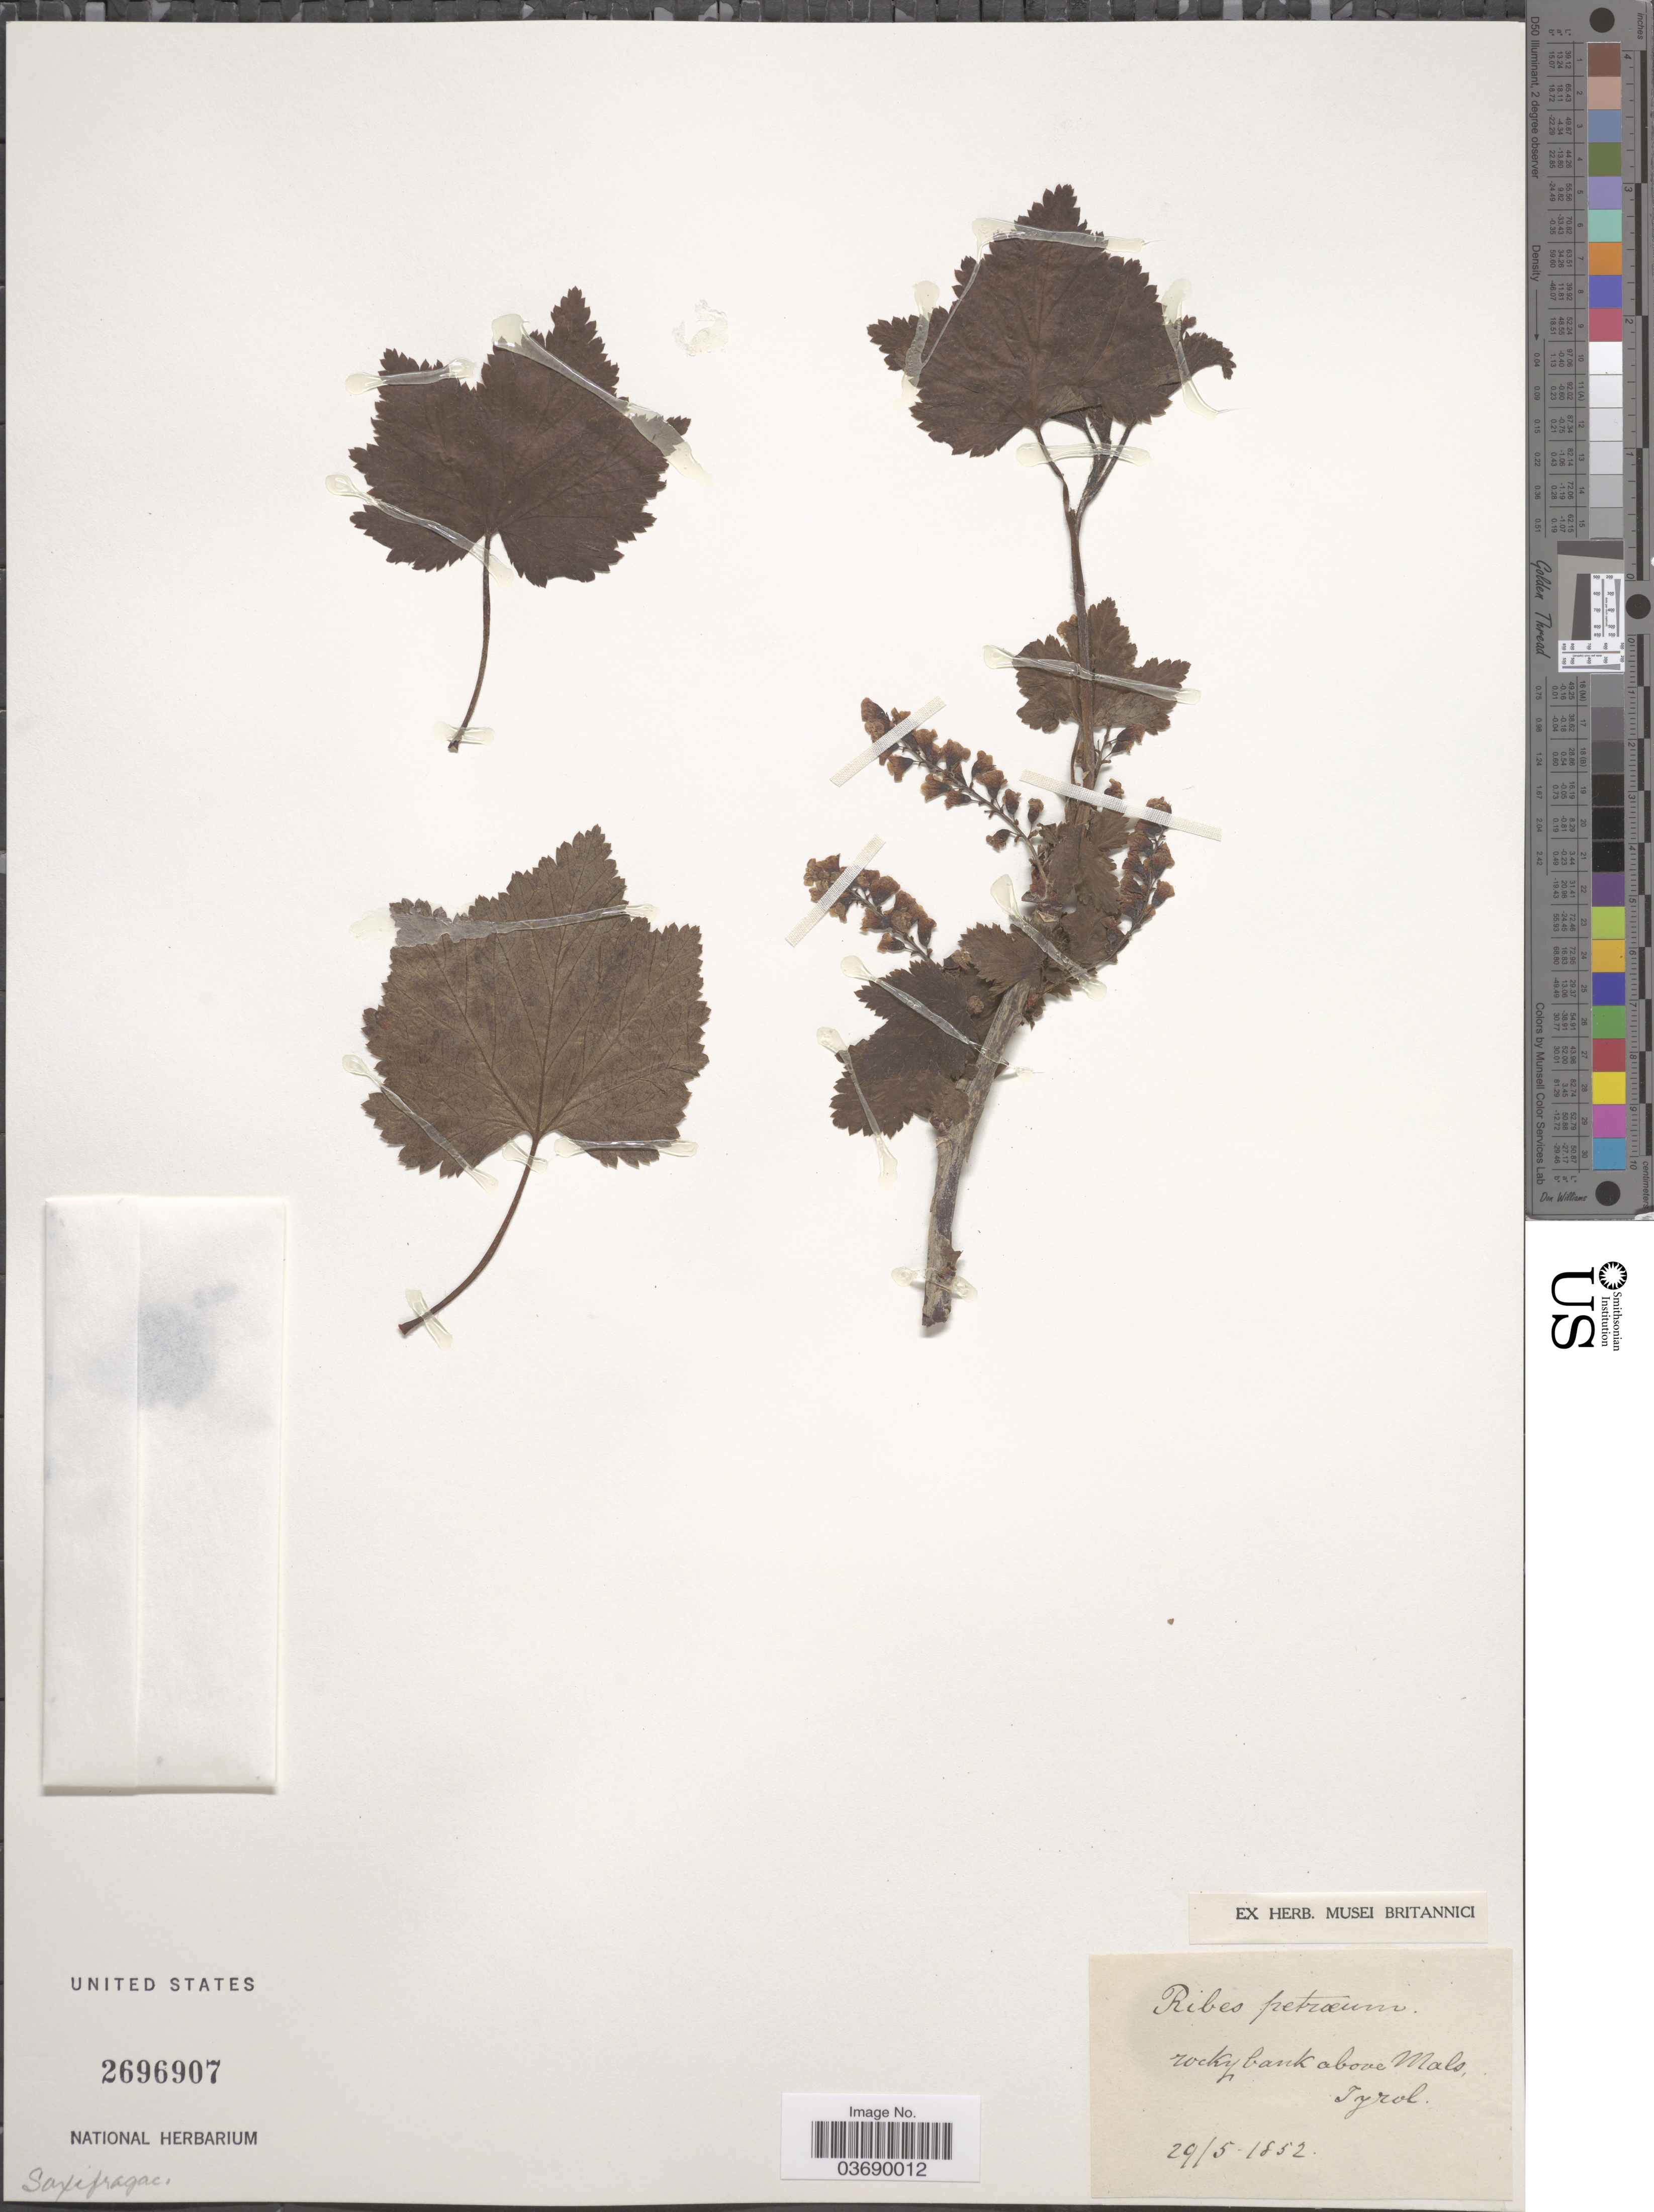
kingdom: Plantae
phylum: Tracheophyta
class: Magnoliopsida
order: Saxifragales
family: Grossulariaceae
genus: Ribes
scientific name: Ribes petraeum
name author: Wulfen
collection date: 1852-05-29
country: Italy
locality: Rocky bank above Mals, Tyrol.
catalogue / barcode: US 2696907